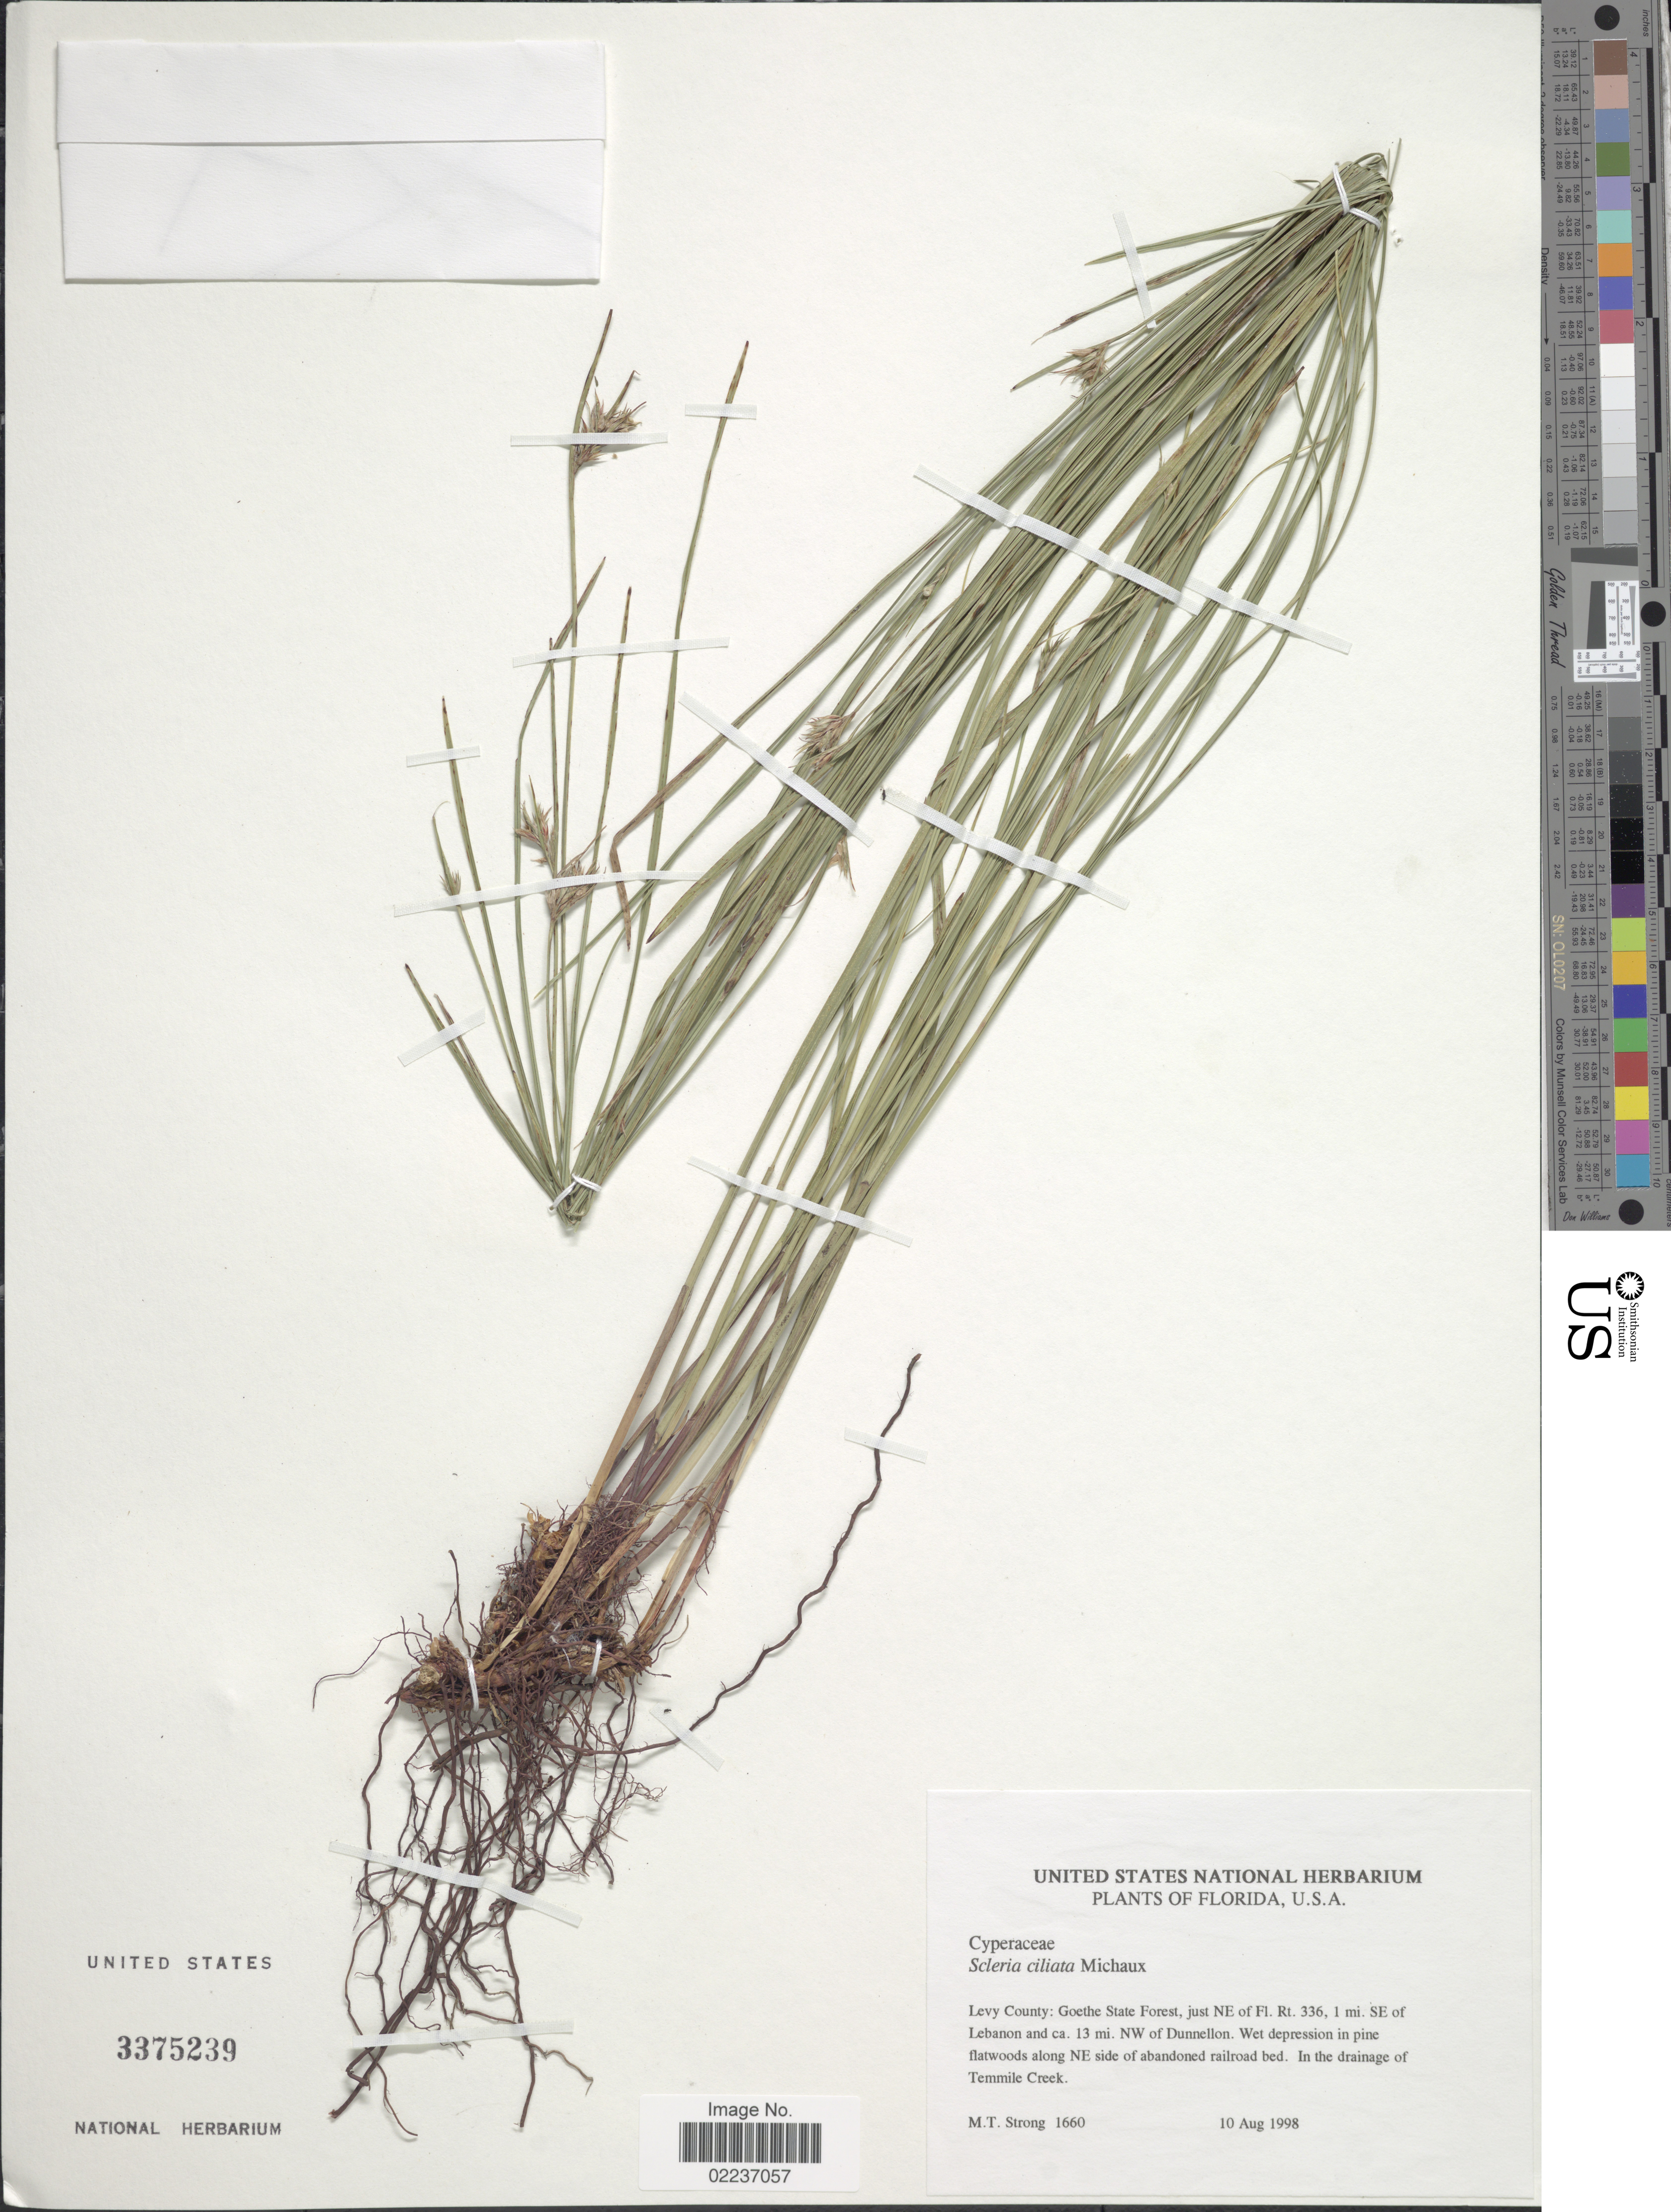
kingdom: Plantae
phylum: Tracheophyta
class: Liliopsida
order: Poales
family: Cyperaceae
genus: Scleria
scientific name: Scleria ciliata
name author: Michx.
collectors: M. T. Strong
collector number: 1660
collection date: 1998-08-10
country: United States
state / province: Florida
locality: Levy County: Goethe State Forest, just NE of Fl. Rt. 336, 1 mi. SE of Lebanon and ca. 13 mi. NW of Dunnellon, wet depression in pine flatwoods along NE side of abandoned railroad bed, in the drainage of Temmile Creek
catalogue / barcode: US 3375239